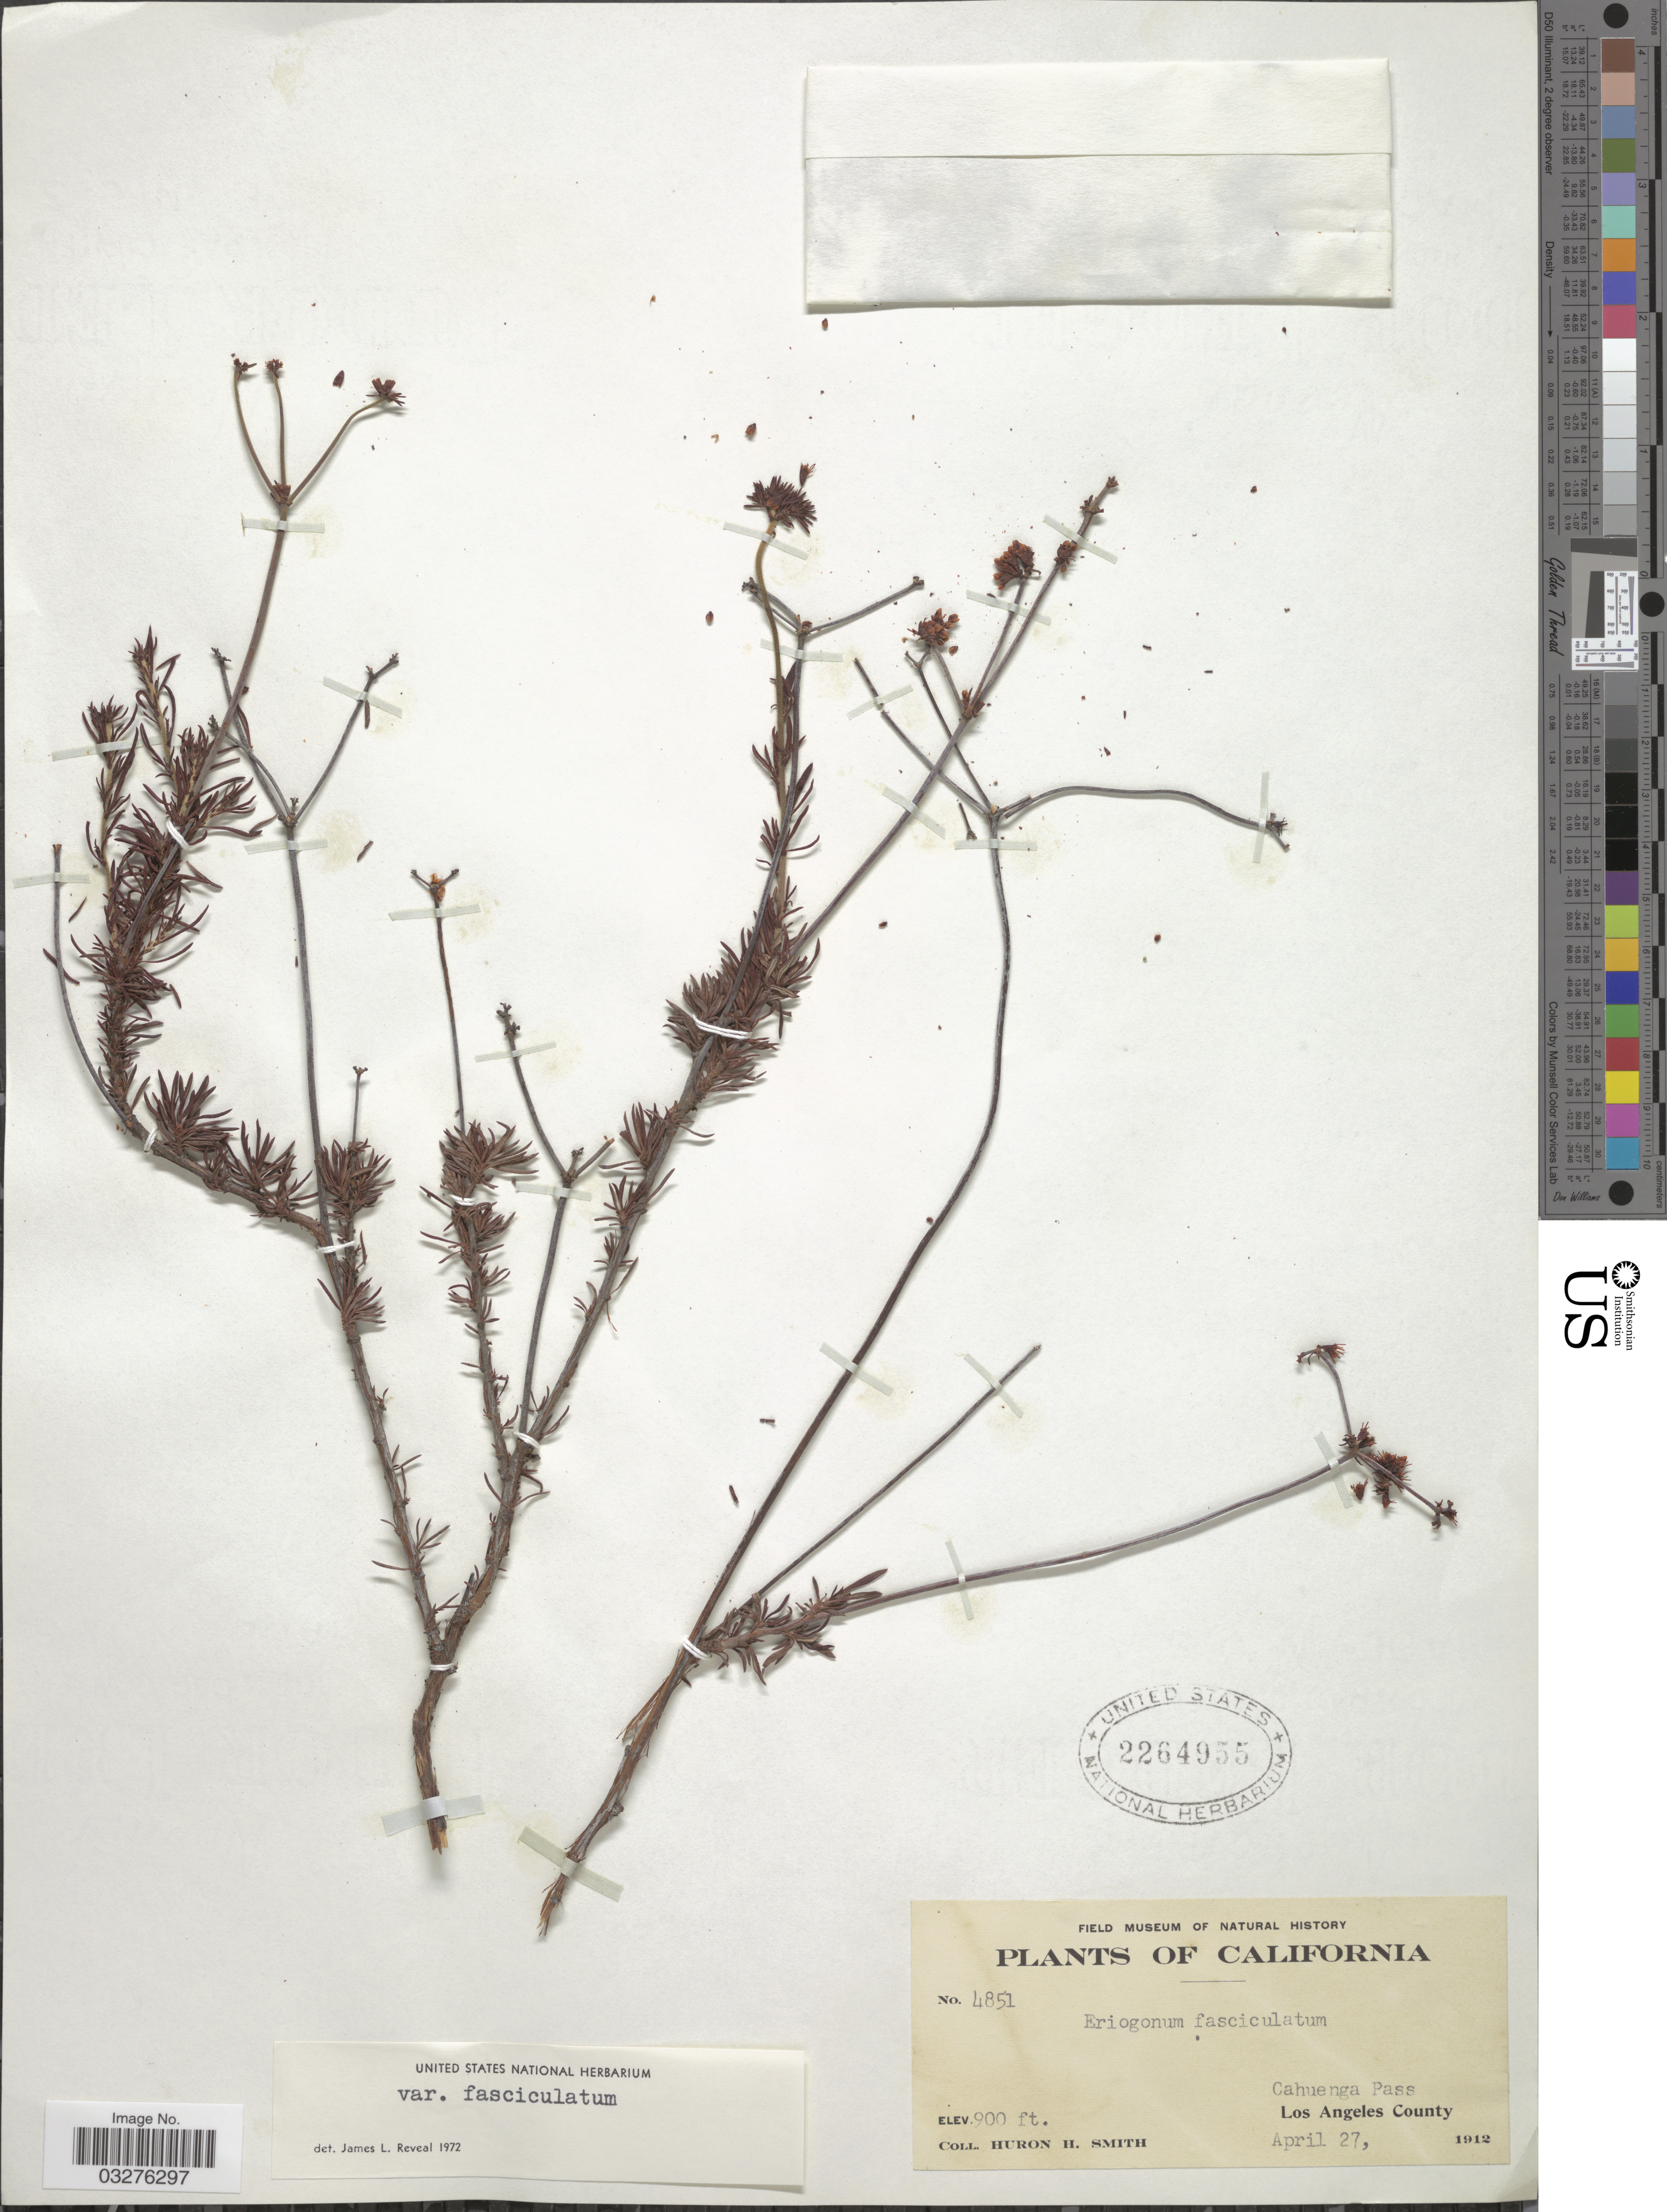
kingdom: Plantae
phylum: Tracheophyta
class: Magnoliopsida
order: Caryophyllales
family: Polygonaceae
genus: Eriogonum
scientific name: Eriogonum fasciculatum var. fasciculatum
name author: Benth.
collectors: Huron H. Smith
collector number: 4851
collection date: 1912-04-27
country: United States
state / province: California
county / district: Los Angeles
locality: Cahuenga Pass, Los Angeles County.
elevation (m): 274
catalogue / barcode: US 2264955